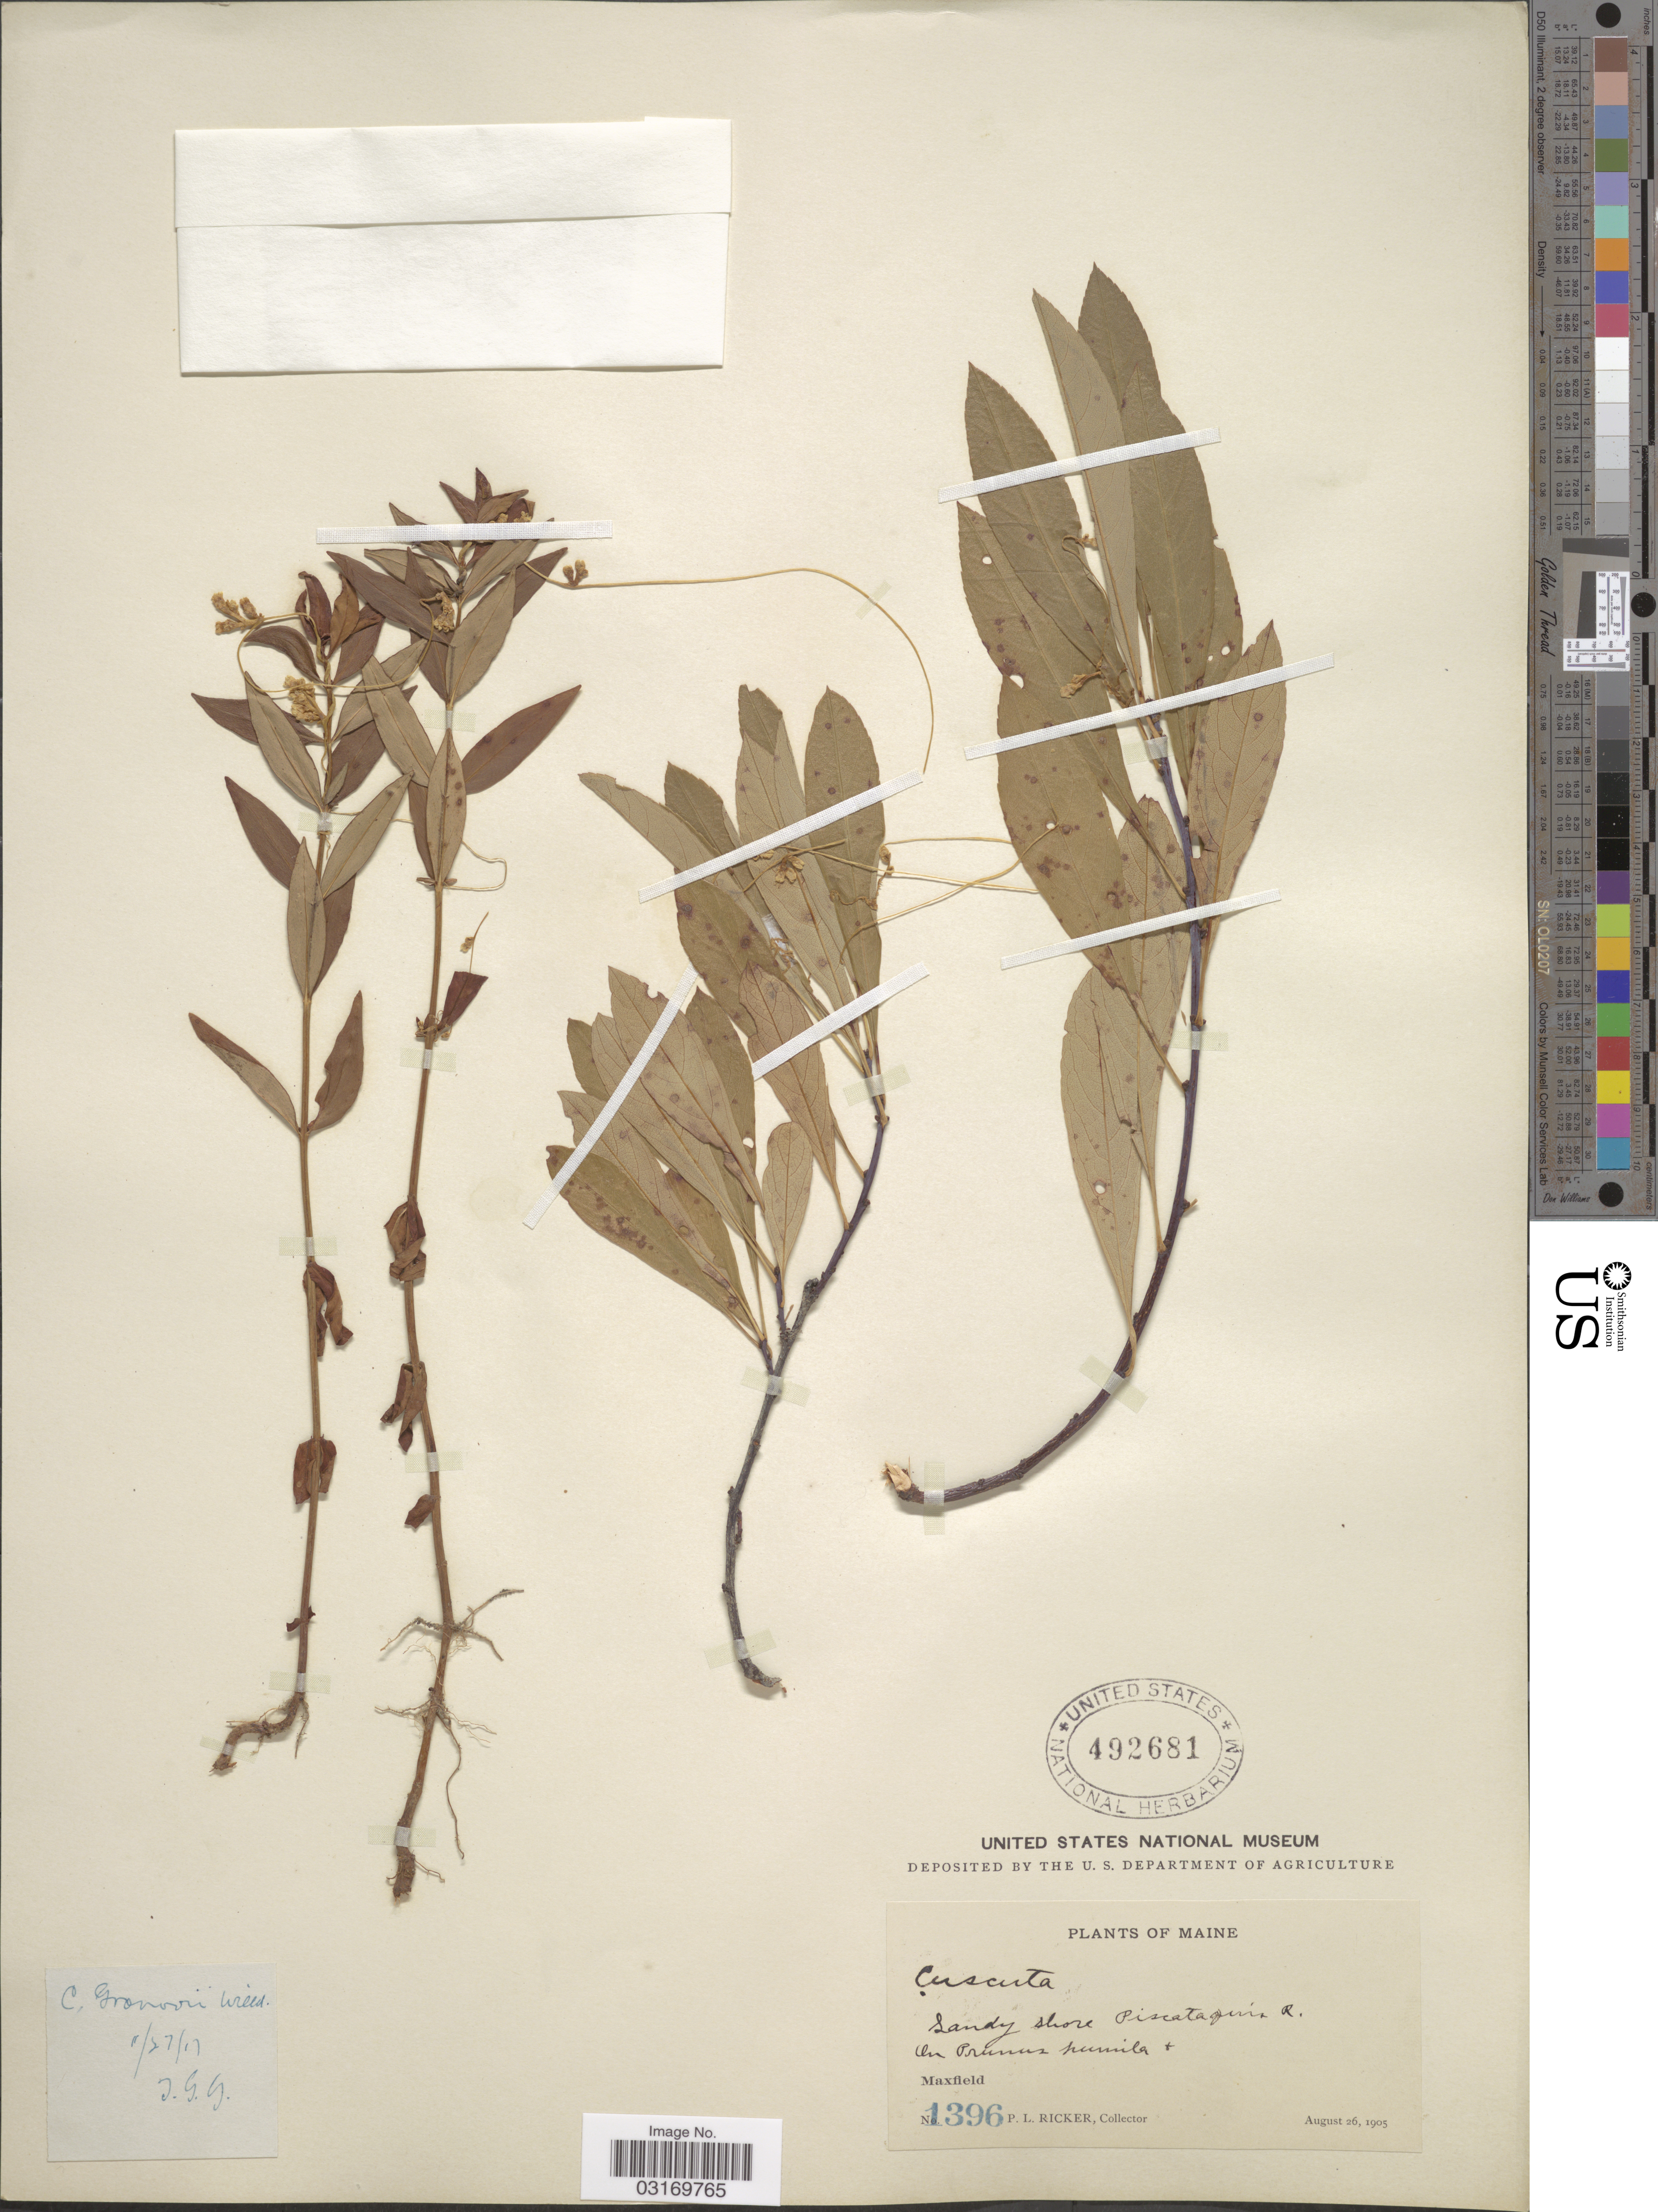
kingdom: Plantae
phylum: Tracheophyta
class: Magnoliopsida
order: Solanales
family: Convolvulaceae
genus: Cuscuta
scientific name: Cuscuta gronovii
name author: Willd. ex Schult.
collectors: P. Ricker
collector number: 1396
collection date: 1905-08-26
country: United States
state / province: Maine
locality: Maxfield.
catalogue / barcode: US 492681